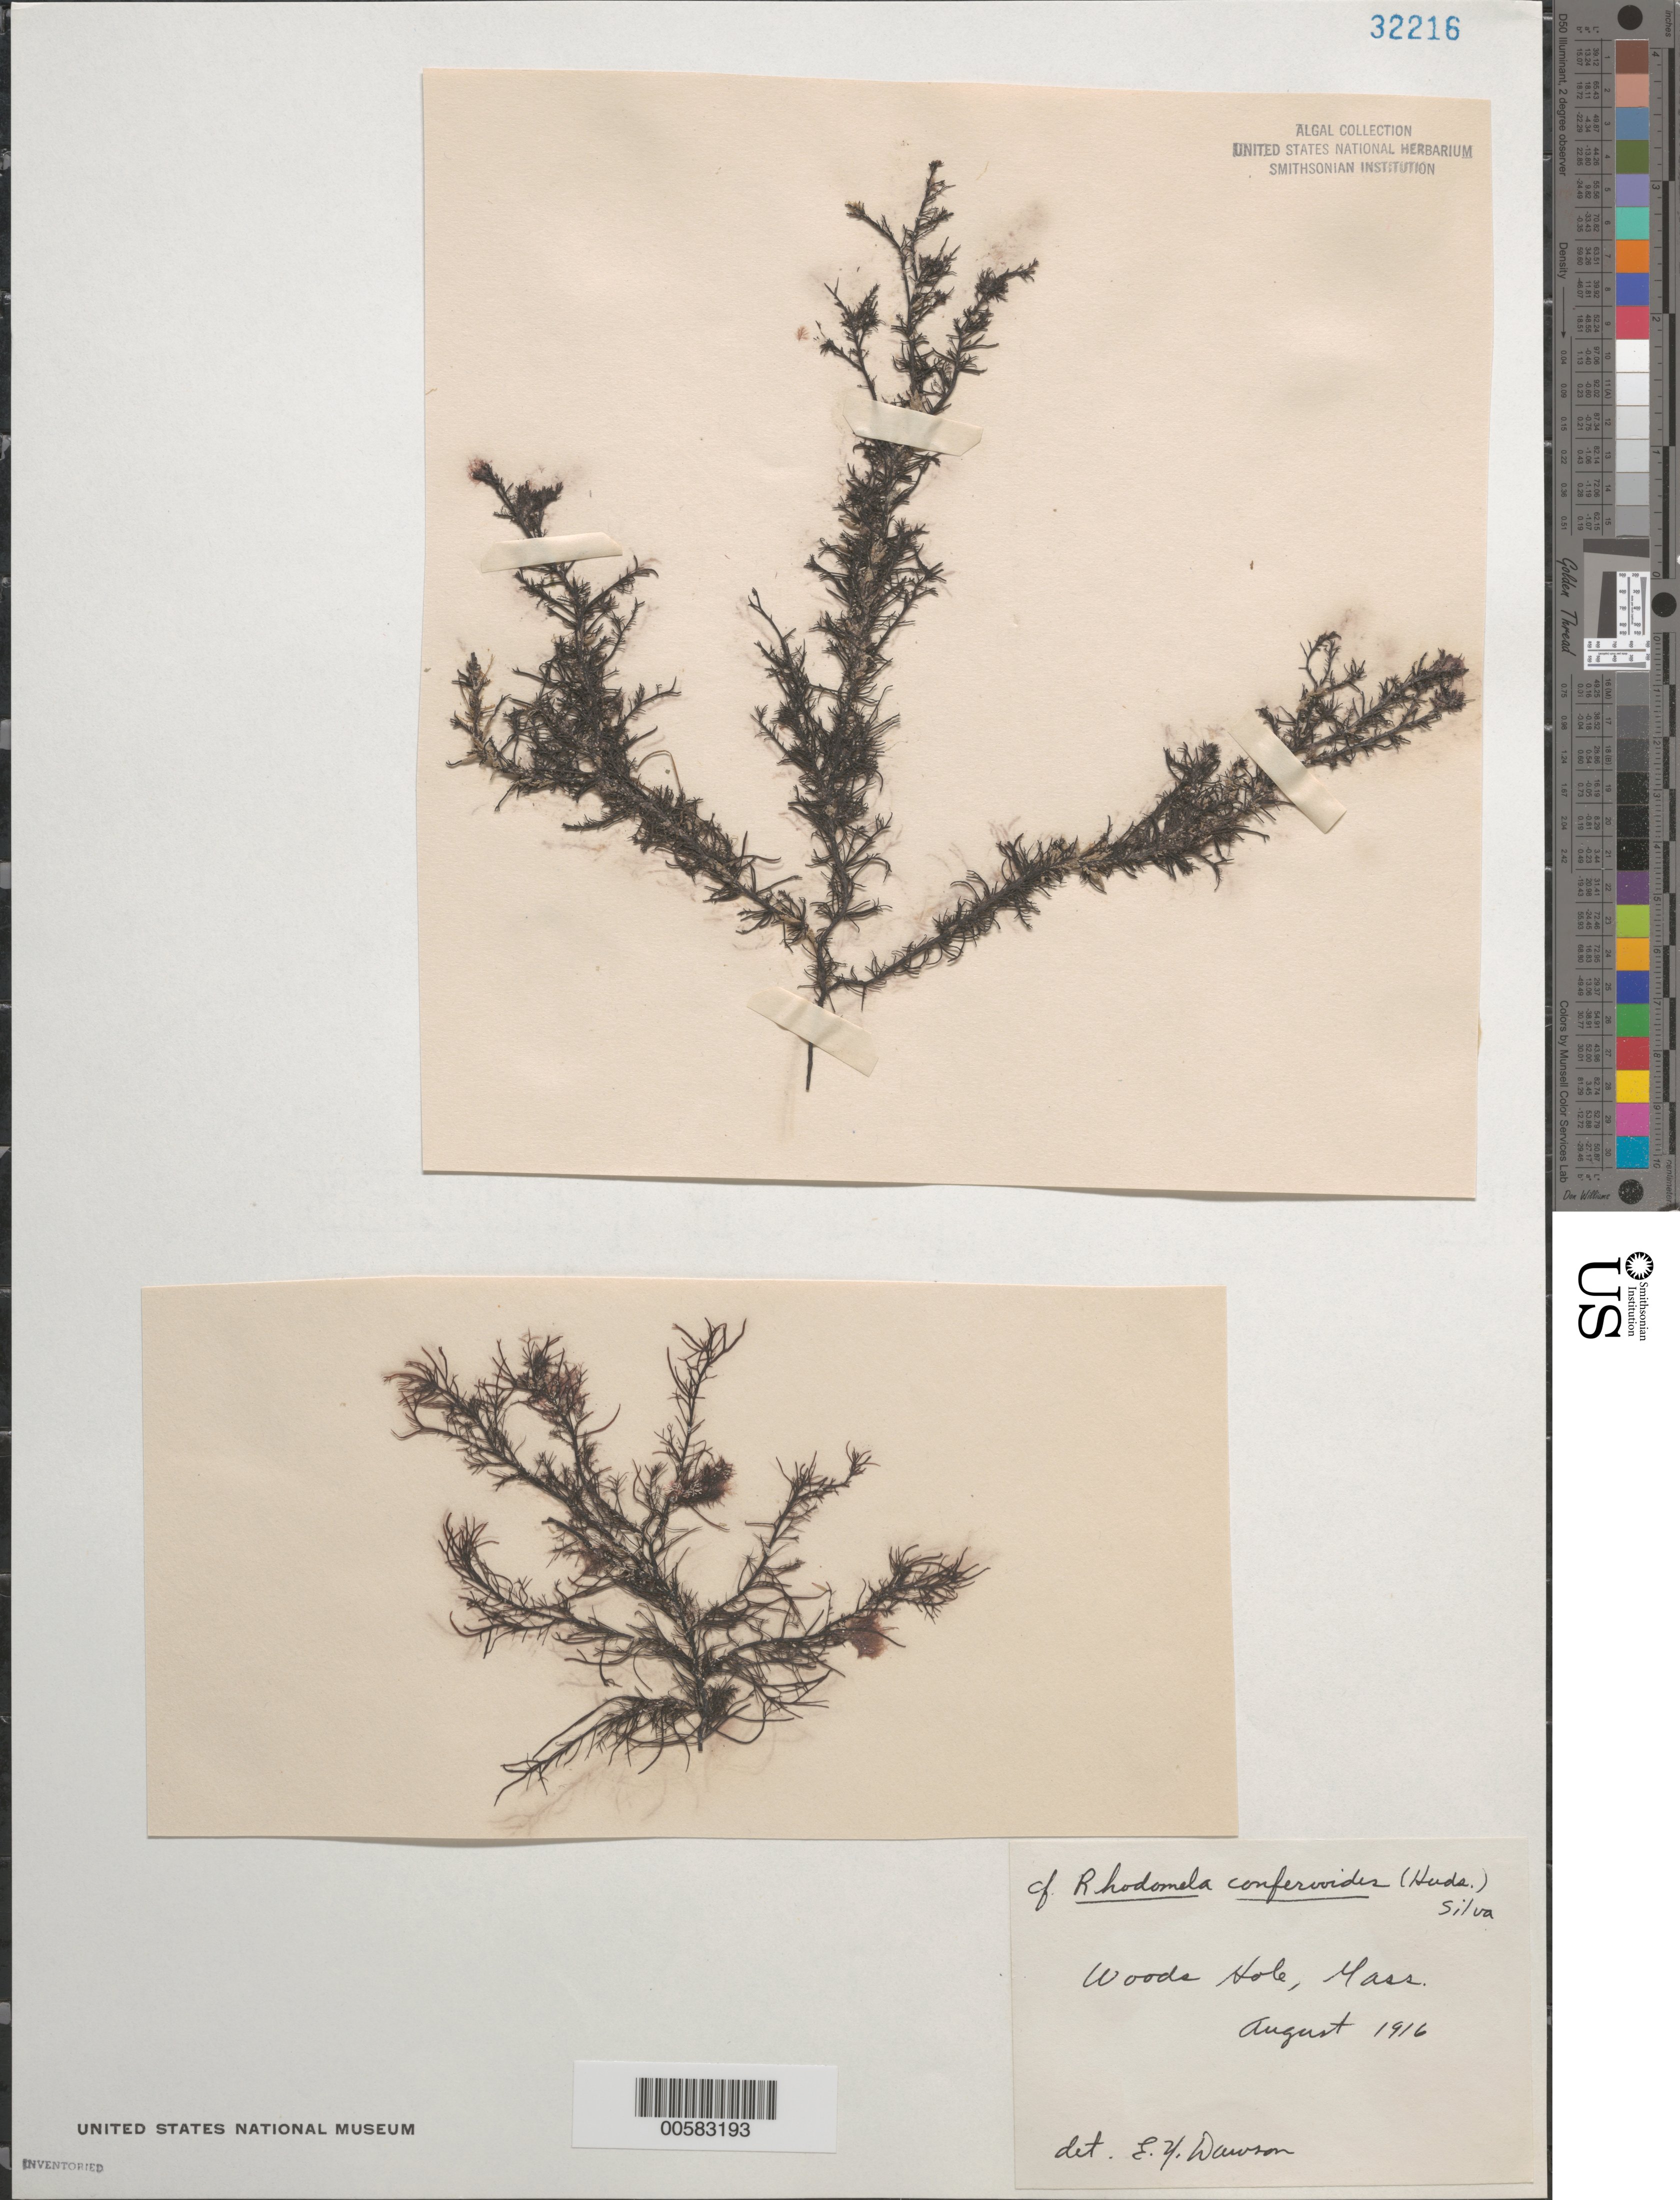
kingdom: Plantae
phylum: Rhodophyta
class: Florideophyceae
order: Ceramiales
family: Rhodomelaceae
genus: Rhodomela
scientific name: Rhodomela confervoides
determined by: Dawson, E. Y.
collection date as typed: Aug 1916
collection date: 1916-08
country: United States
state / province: Massachusetts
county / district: Barnstable County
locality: Woods Hole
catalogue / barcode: US 32216